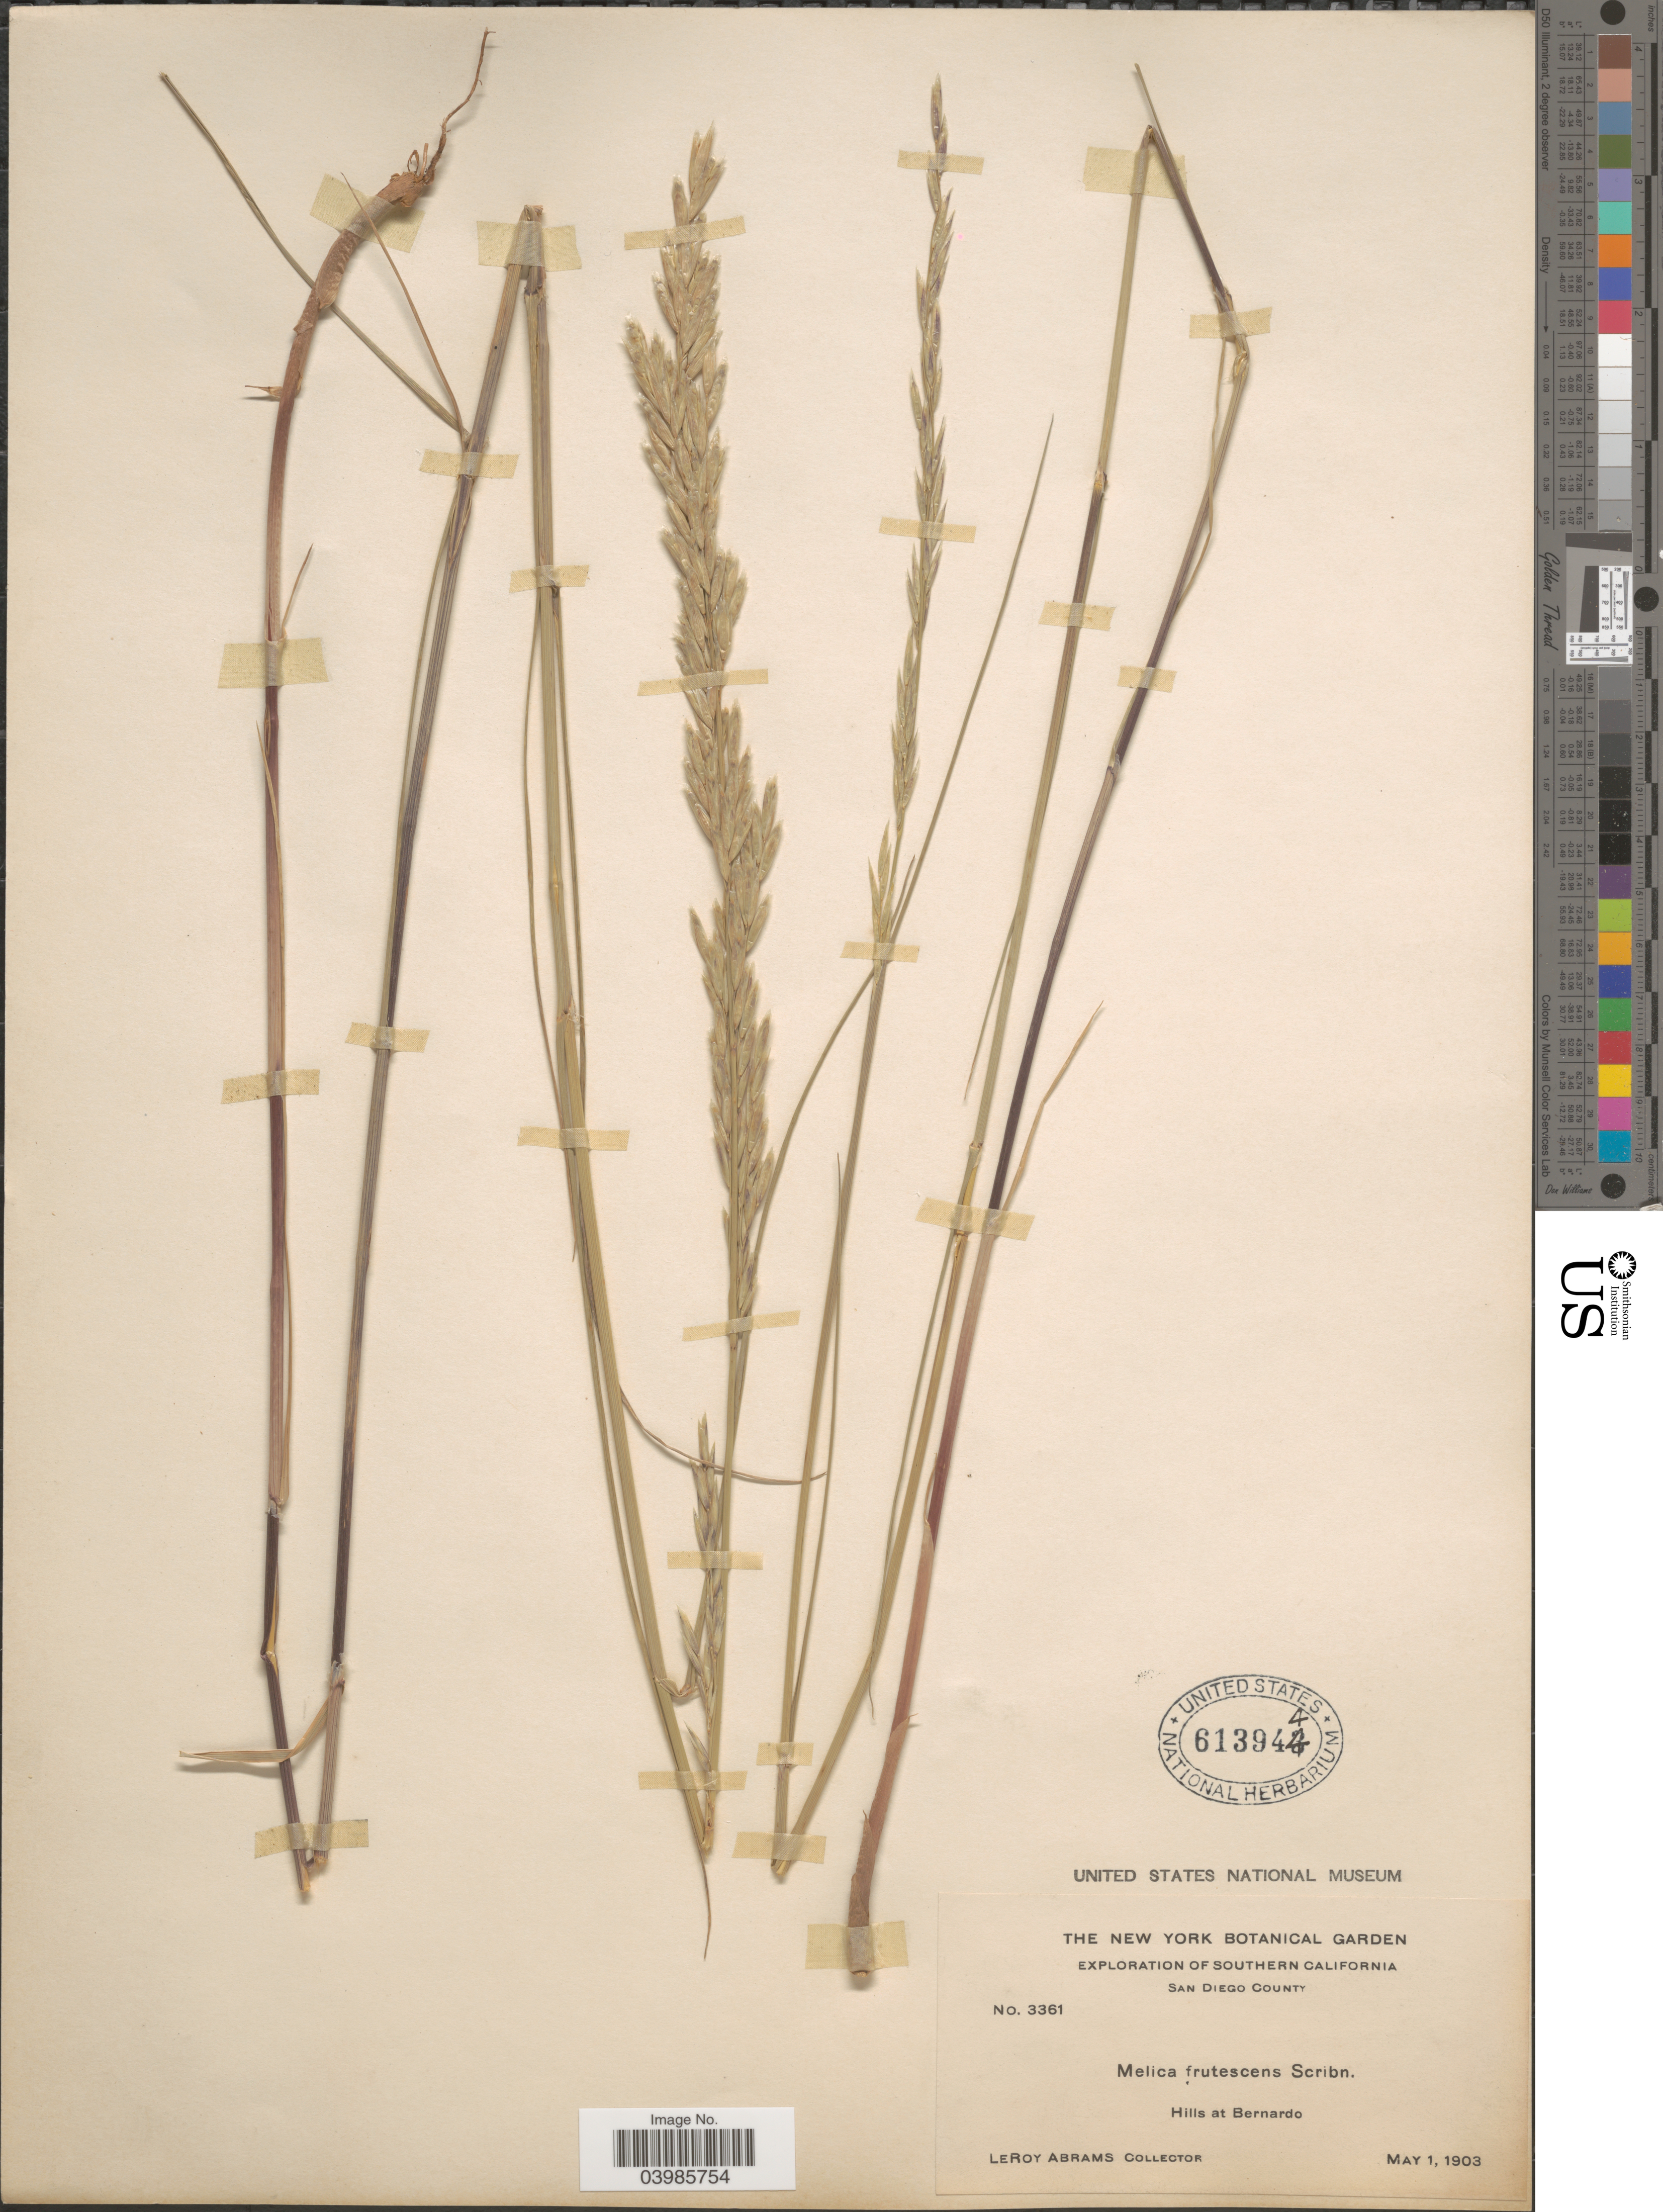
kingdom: Plantae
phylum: Tracheophyta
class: Liliopsida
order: Poales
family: Poaceae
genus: Melica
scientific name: Melica frutescens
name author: Scribn.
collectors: L. Abrams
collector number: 3361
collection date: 1903-05-01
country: United States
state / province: California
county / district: San Diego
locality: Southern California. San Diego County. Hills at Bernardo.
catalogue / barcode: US 613944